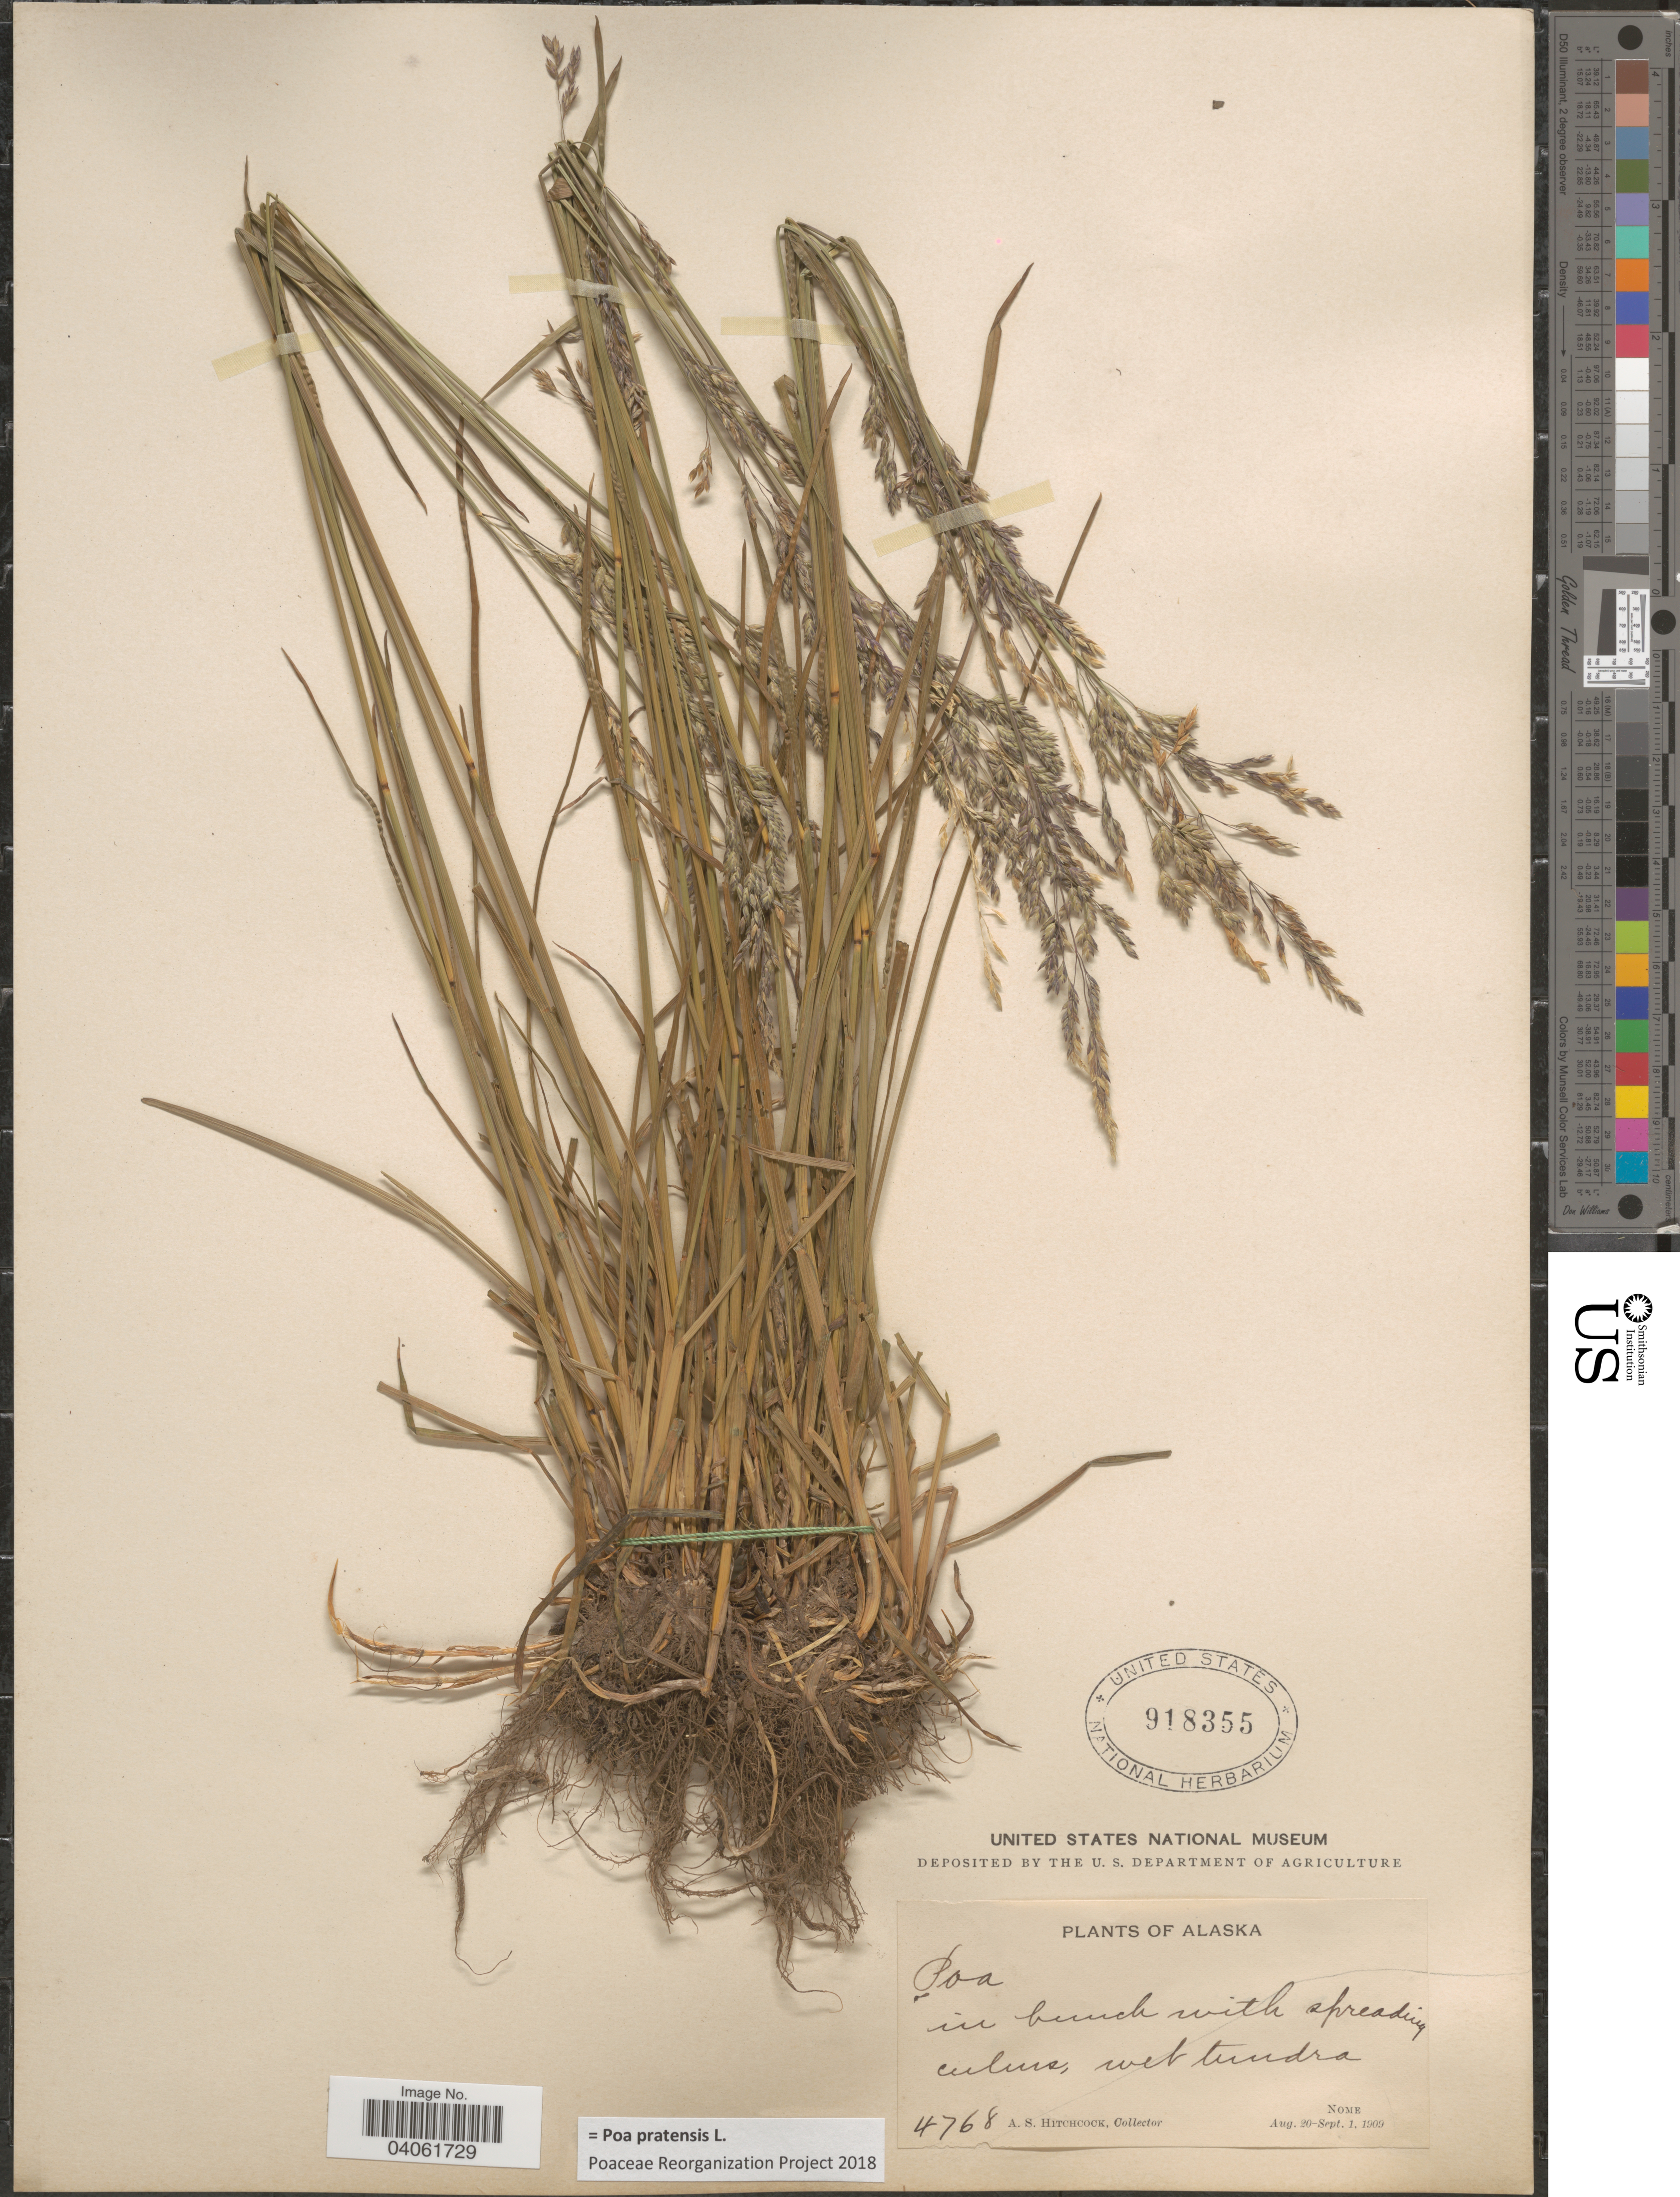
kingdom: Plantae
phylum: Tracheophyta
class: Liliopsida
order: Poales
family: Poaceae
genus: Poa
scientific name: Poa pratensis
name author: L.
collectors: A. S. Hitchcock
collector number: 4768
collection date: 1909-08-20/1909-09-01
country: United States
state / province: Alaska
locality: Nome.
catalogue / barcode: US 918355